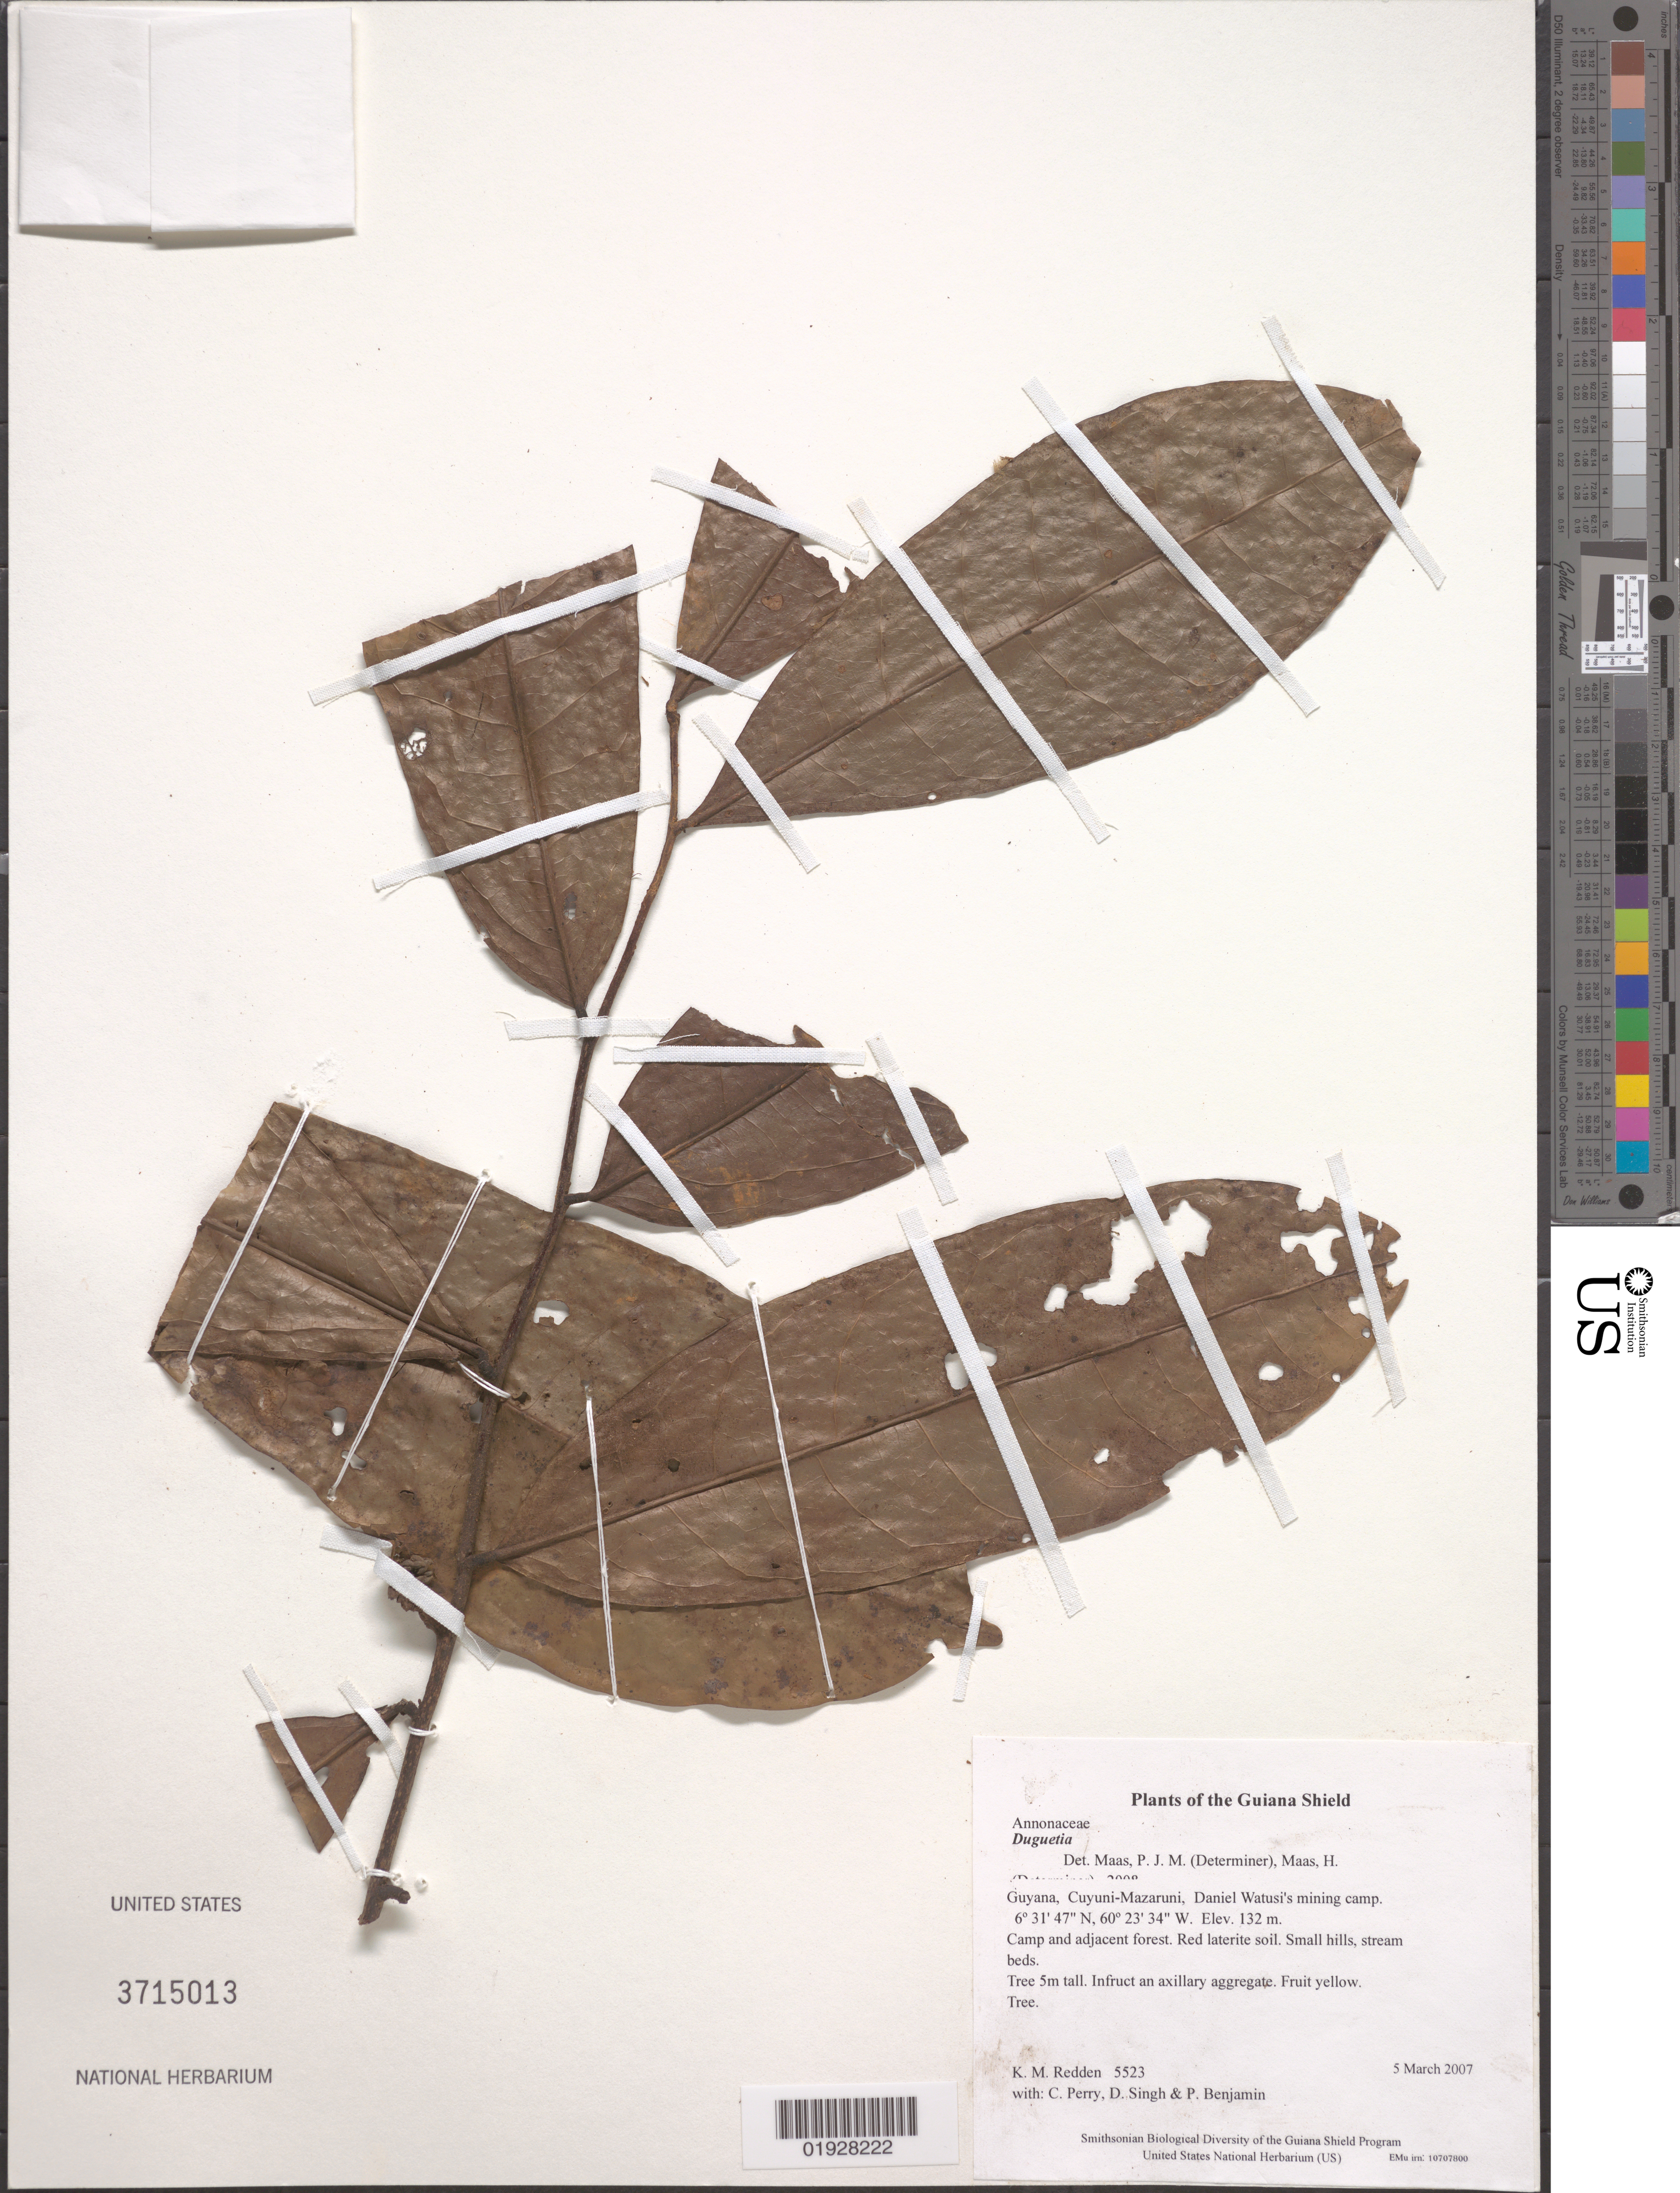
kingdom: Plantae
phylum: Tracheophyta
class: Magnoliopsida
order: Magnoliales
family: Annonaceae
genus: Duguetia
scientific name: Duguetia pauciflora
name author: Rusby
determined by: Maas, Paul J. M.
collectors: K. M. Redden, C. Perry, D. Singh & P. Benjamin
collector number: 5523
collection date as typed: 5 March 2007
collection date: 2007-03-05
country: Guyana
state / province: Cuyuni-Mazaruni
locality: Daniel Watusi's mining camp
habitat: Camp and adjacent forest. Red laterite soil. Small hills, stream beds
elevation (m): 132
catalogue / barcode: US 3715013